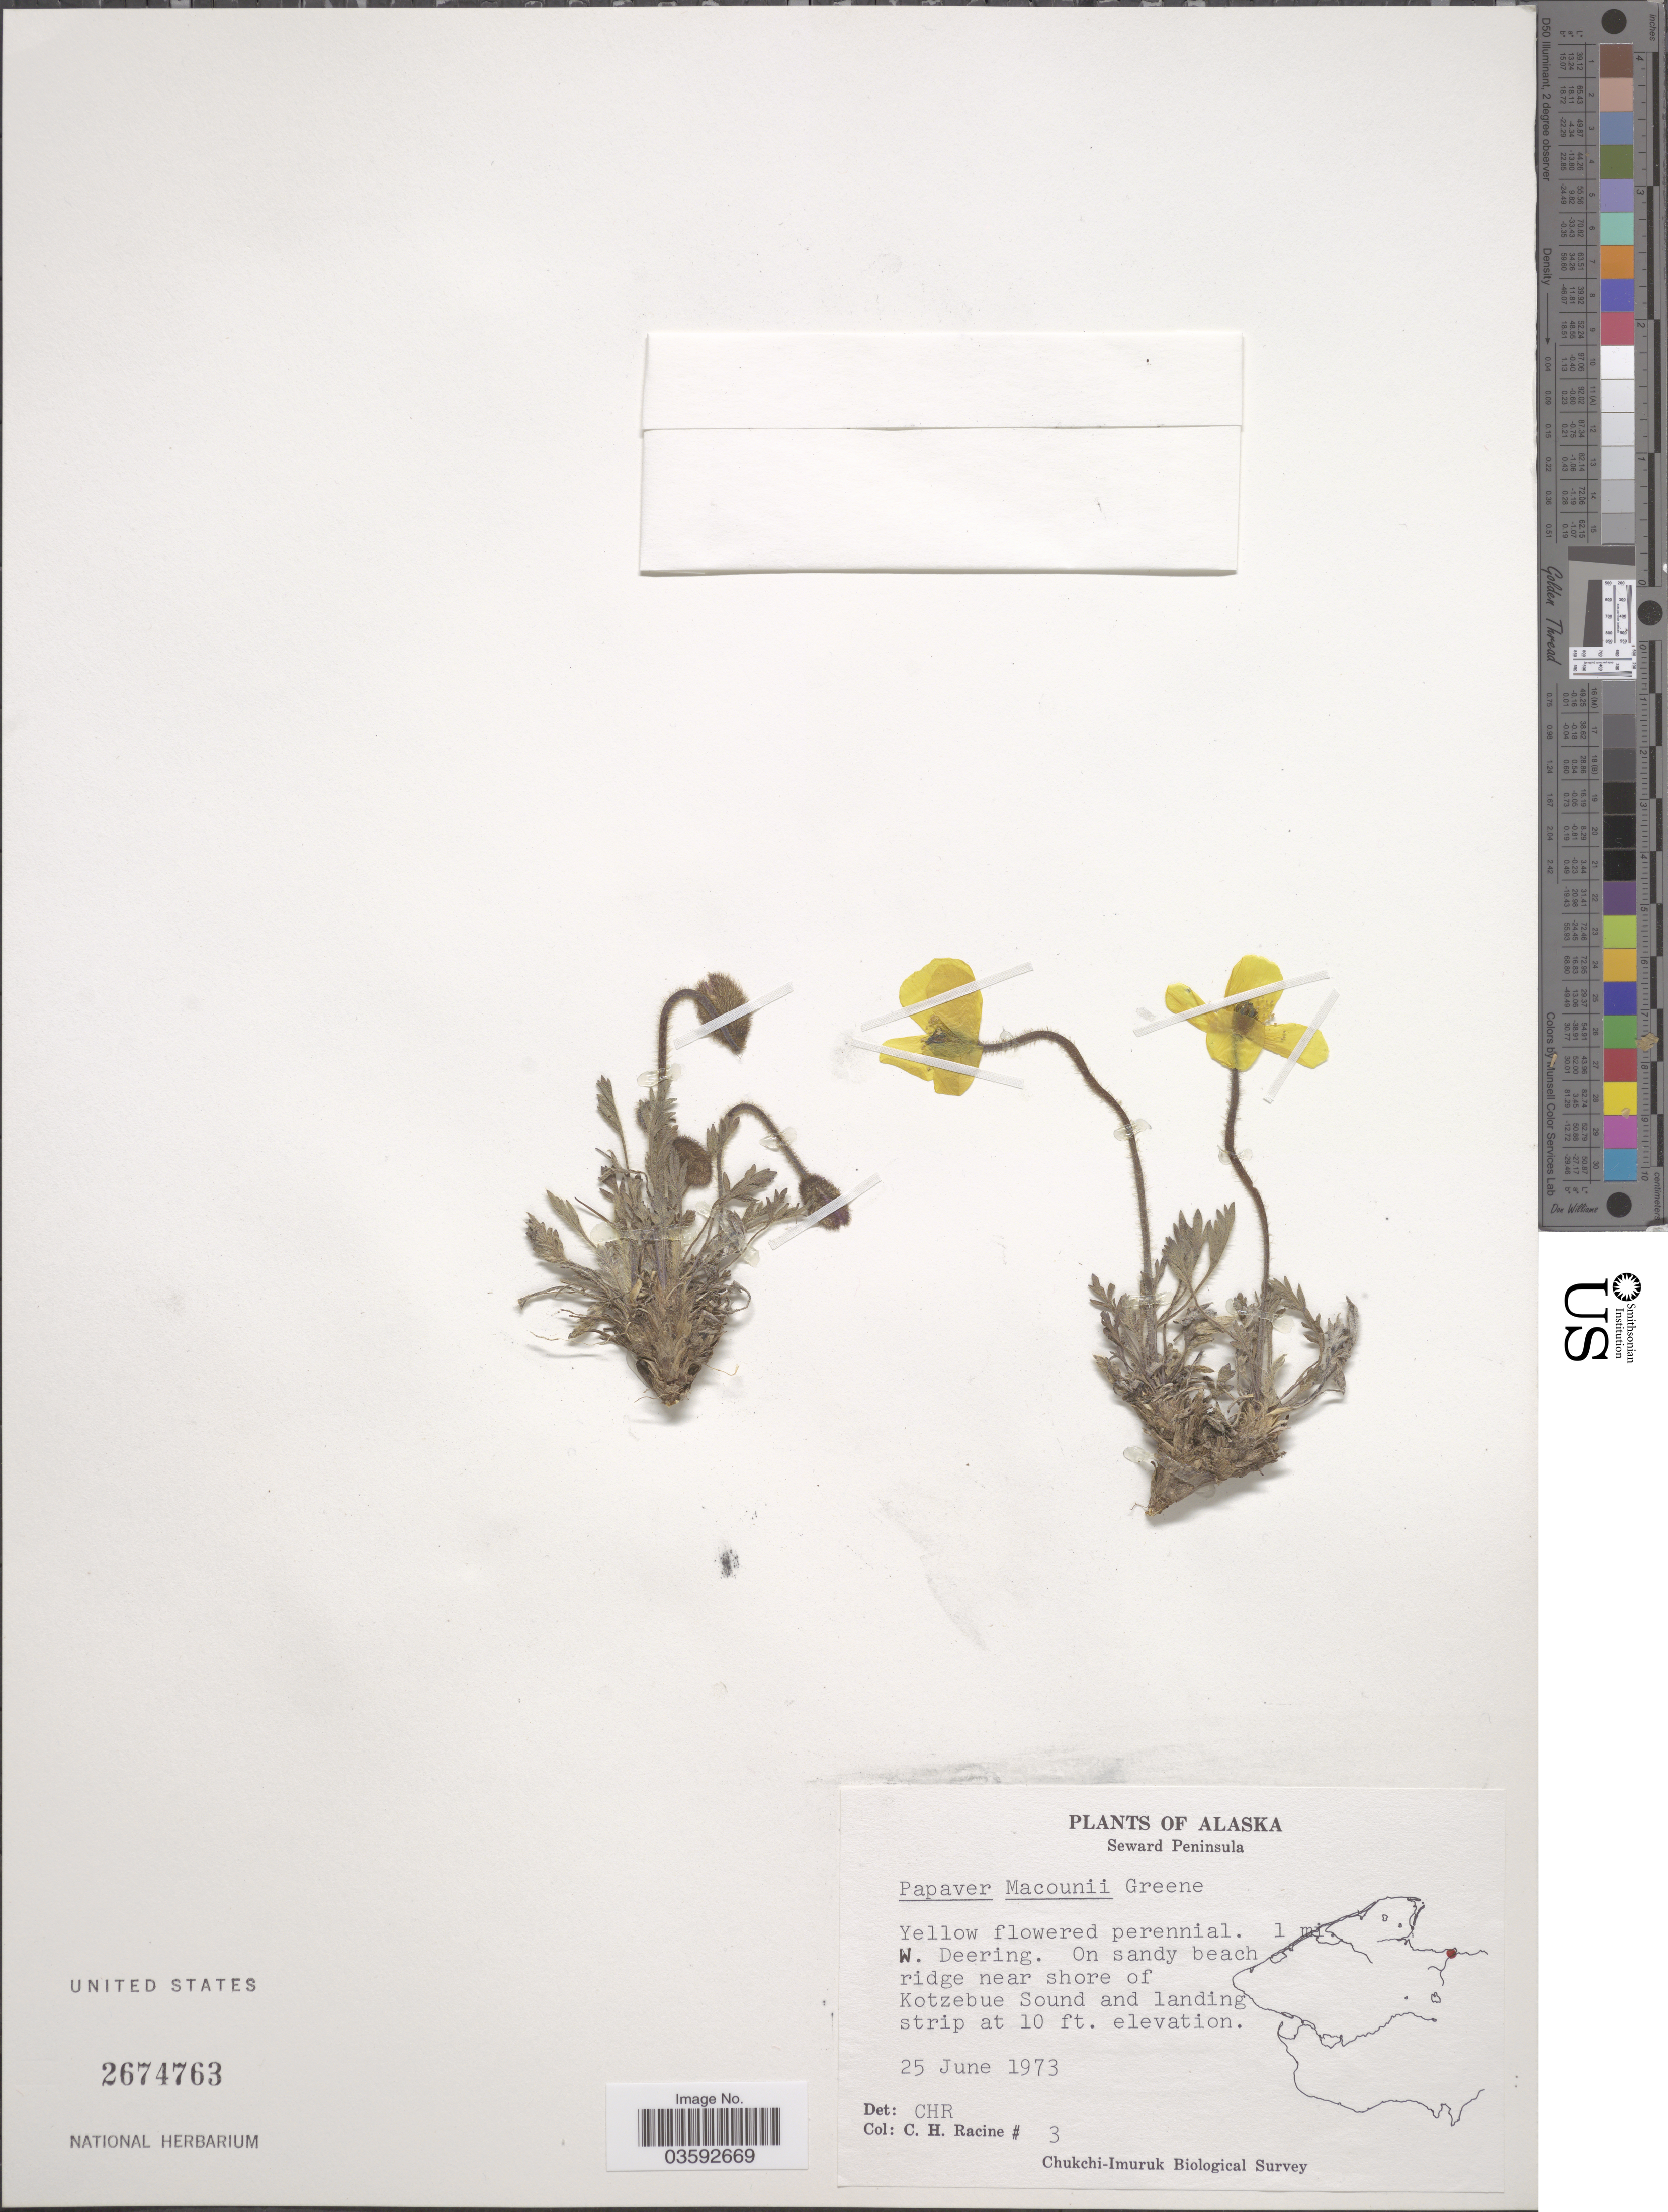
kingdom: Plantae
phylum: Tracheophyta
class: Magnoliopsida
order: Ranunculales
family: Papaveraceae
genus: Papaver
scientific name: Papaver macounii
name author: Greene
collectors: C. Racine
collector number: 3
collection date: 1973-06-25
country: United States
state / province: Alaska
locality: Seward Peninsula. 1 mi. W. Deering. On sandy beach ridge near shore of Kotzebue Sound and landing strip.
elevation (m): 3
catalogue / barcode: US 2674763